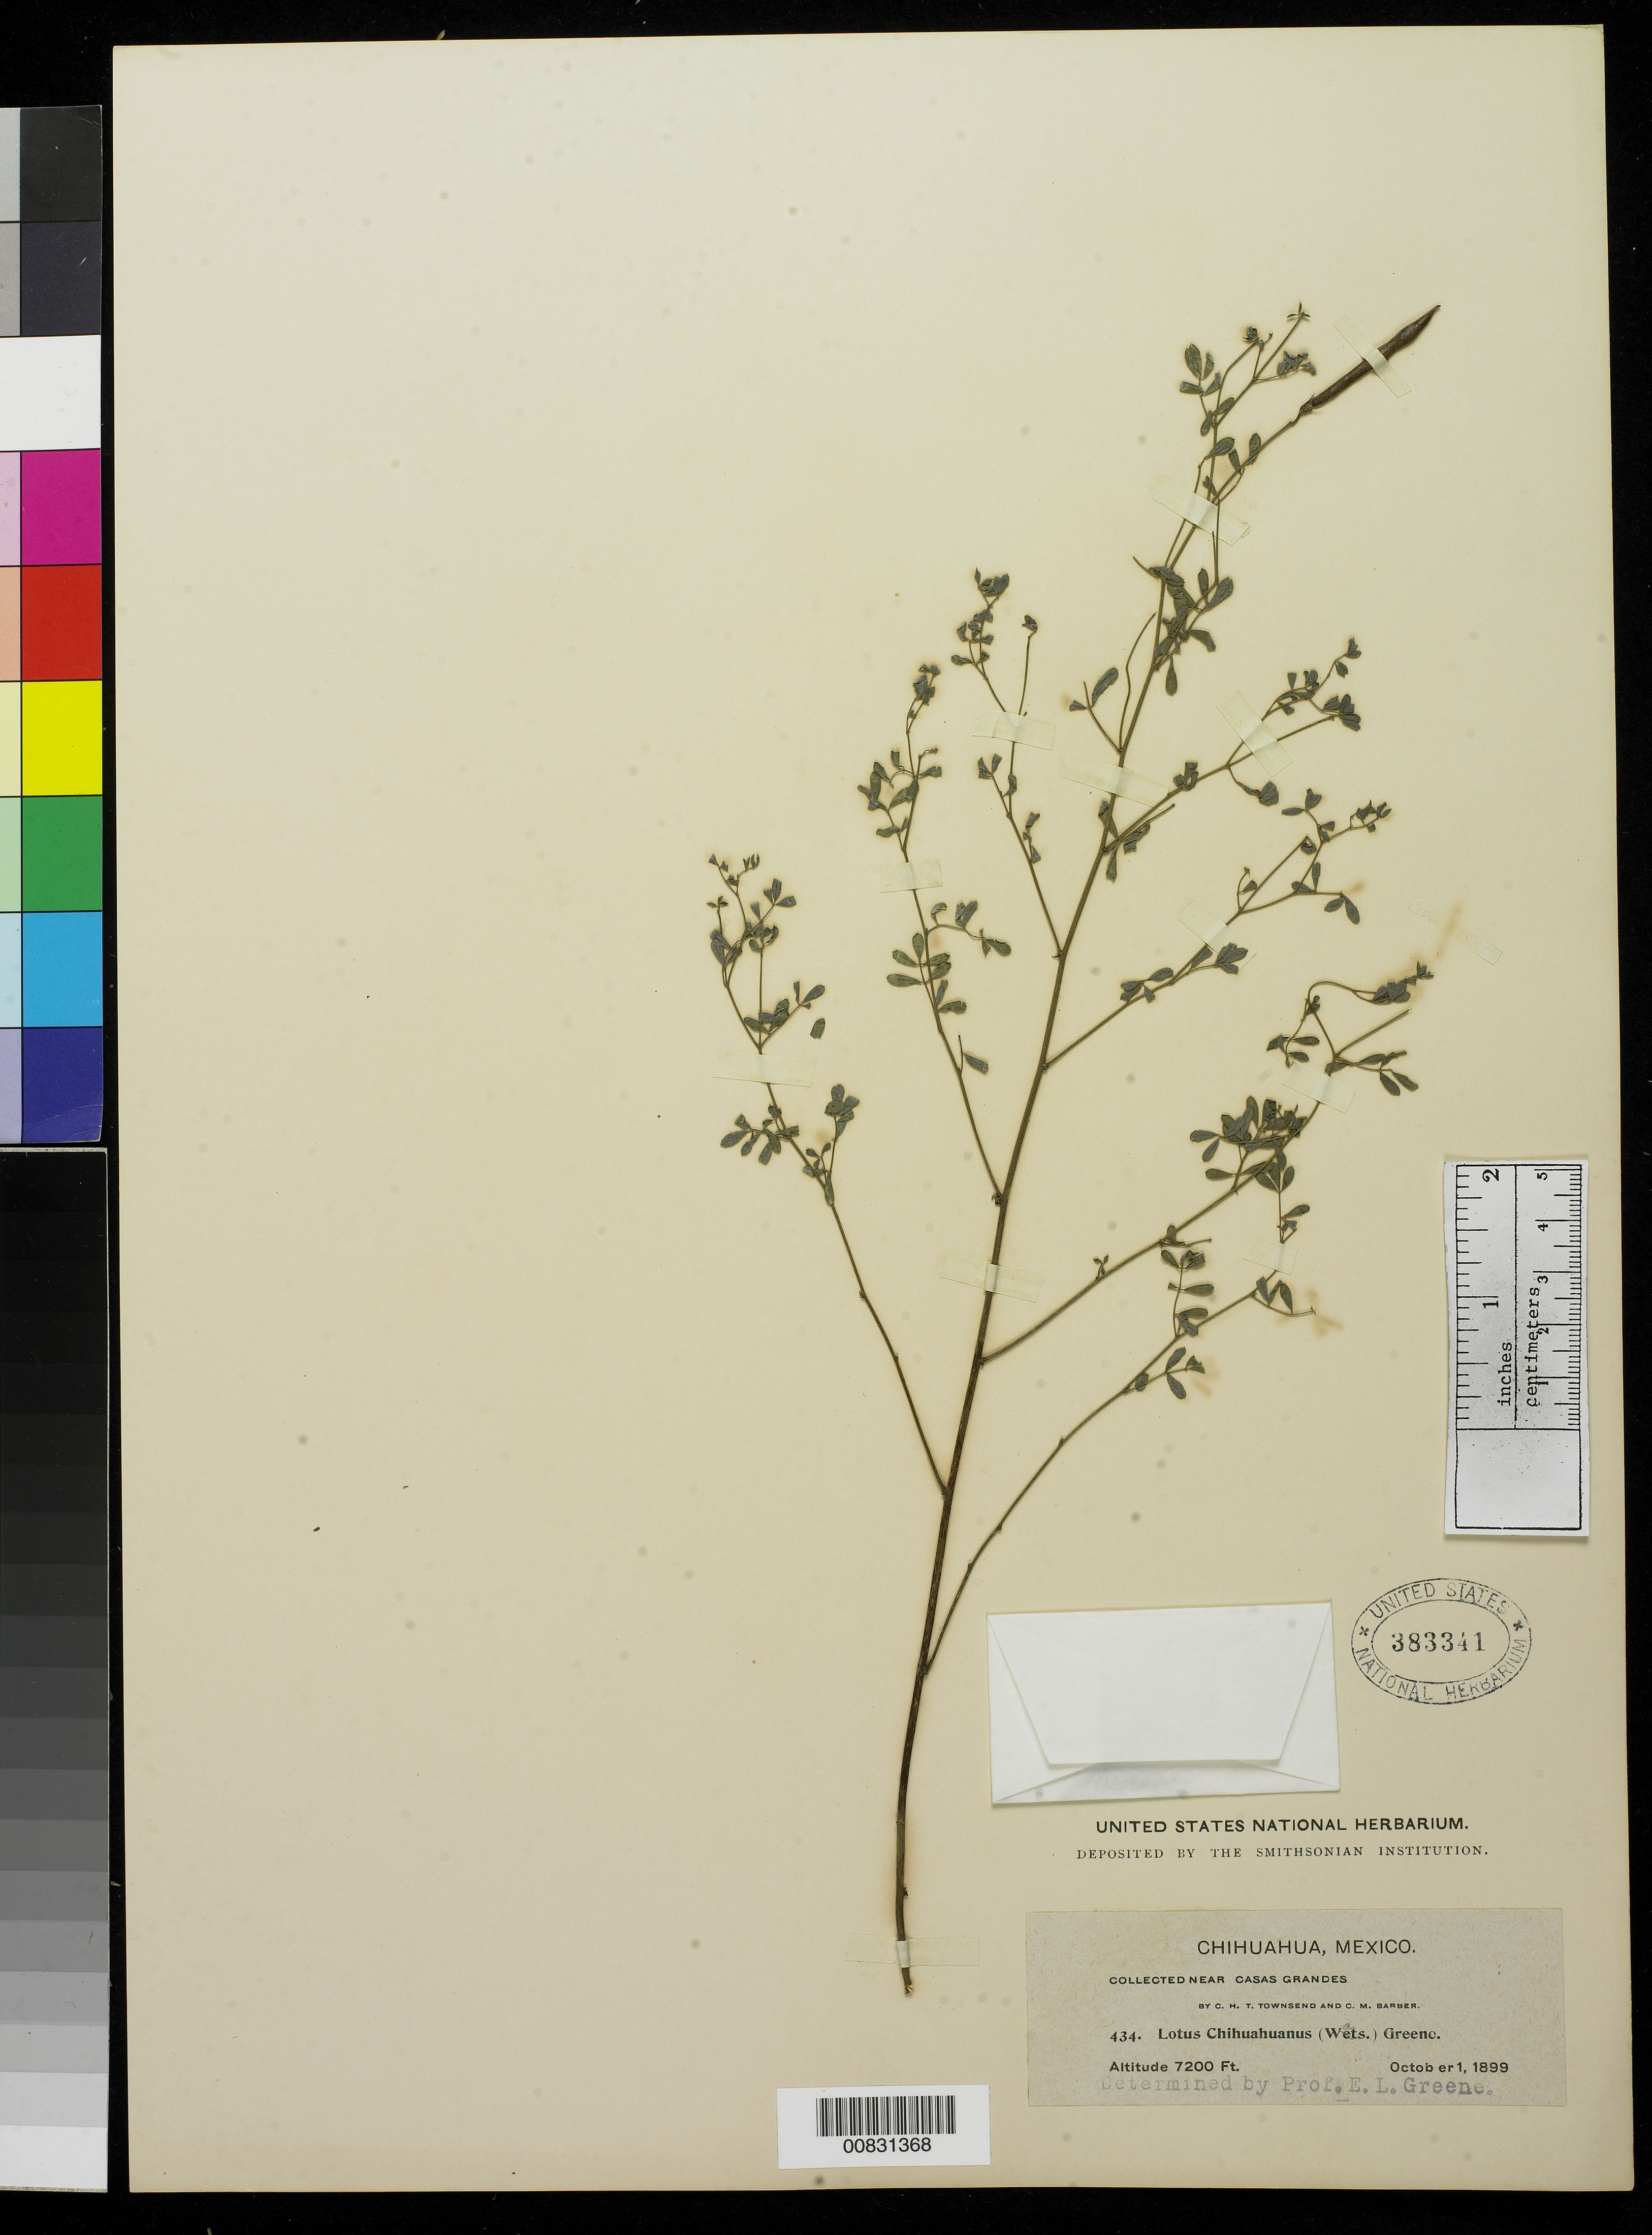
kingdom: Plantae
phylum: Tracheophyta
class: Magnoliopsida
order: Fabales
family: Fabaceae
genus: Lotus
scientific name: Lotus chihuahuanus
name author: (S. Watson) Greene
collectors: C. H. T. Townsend & C. Barber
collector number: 434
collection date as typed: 01 Oct 1899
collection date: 1899-10-01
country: Mexico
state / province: Chihuahua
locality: Near Casas Grandes.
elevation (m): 2195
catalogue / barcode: US 383341